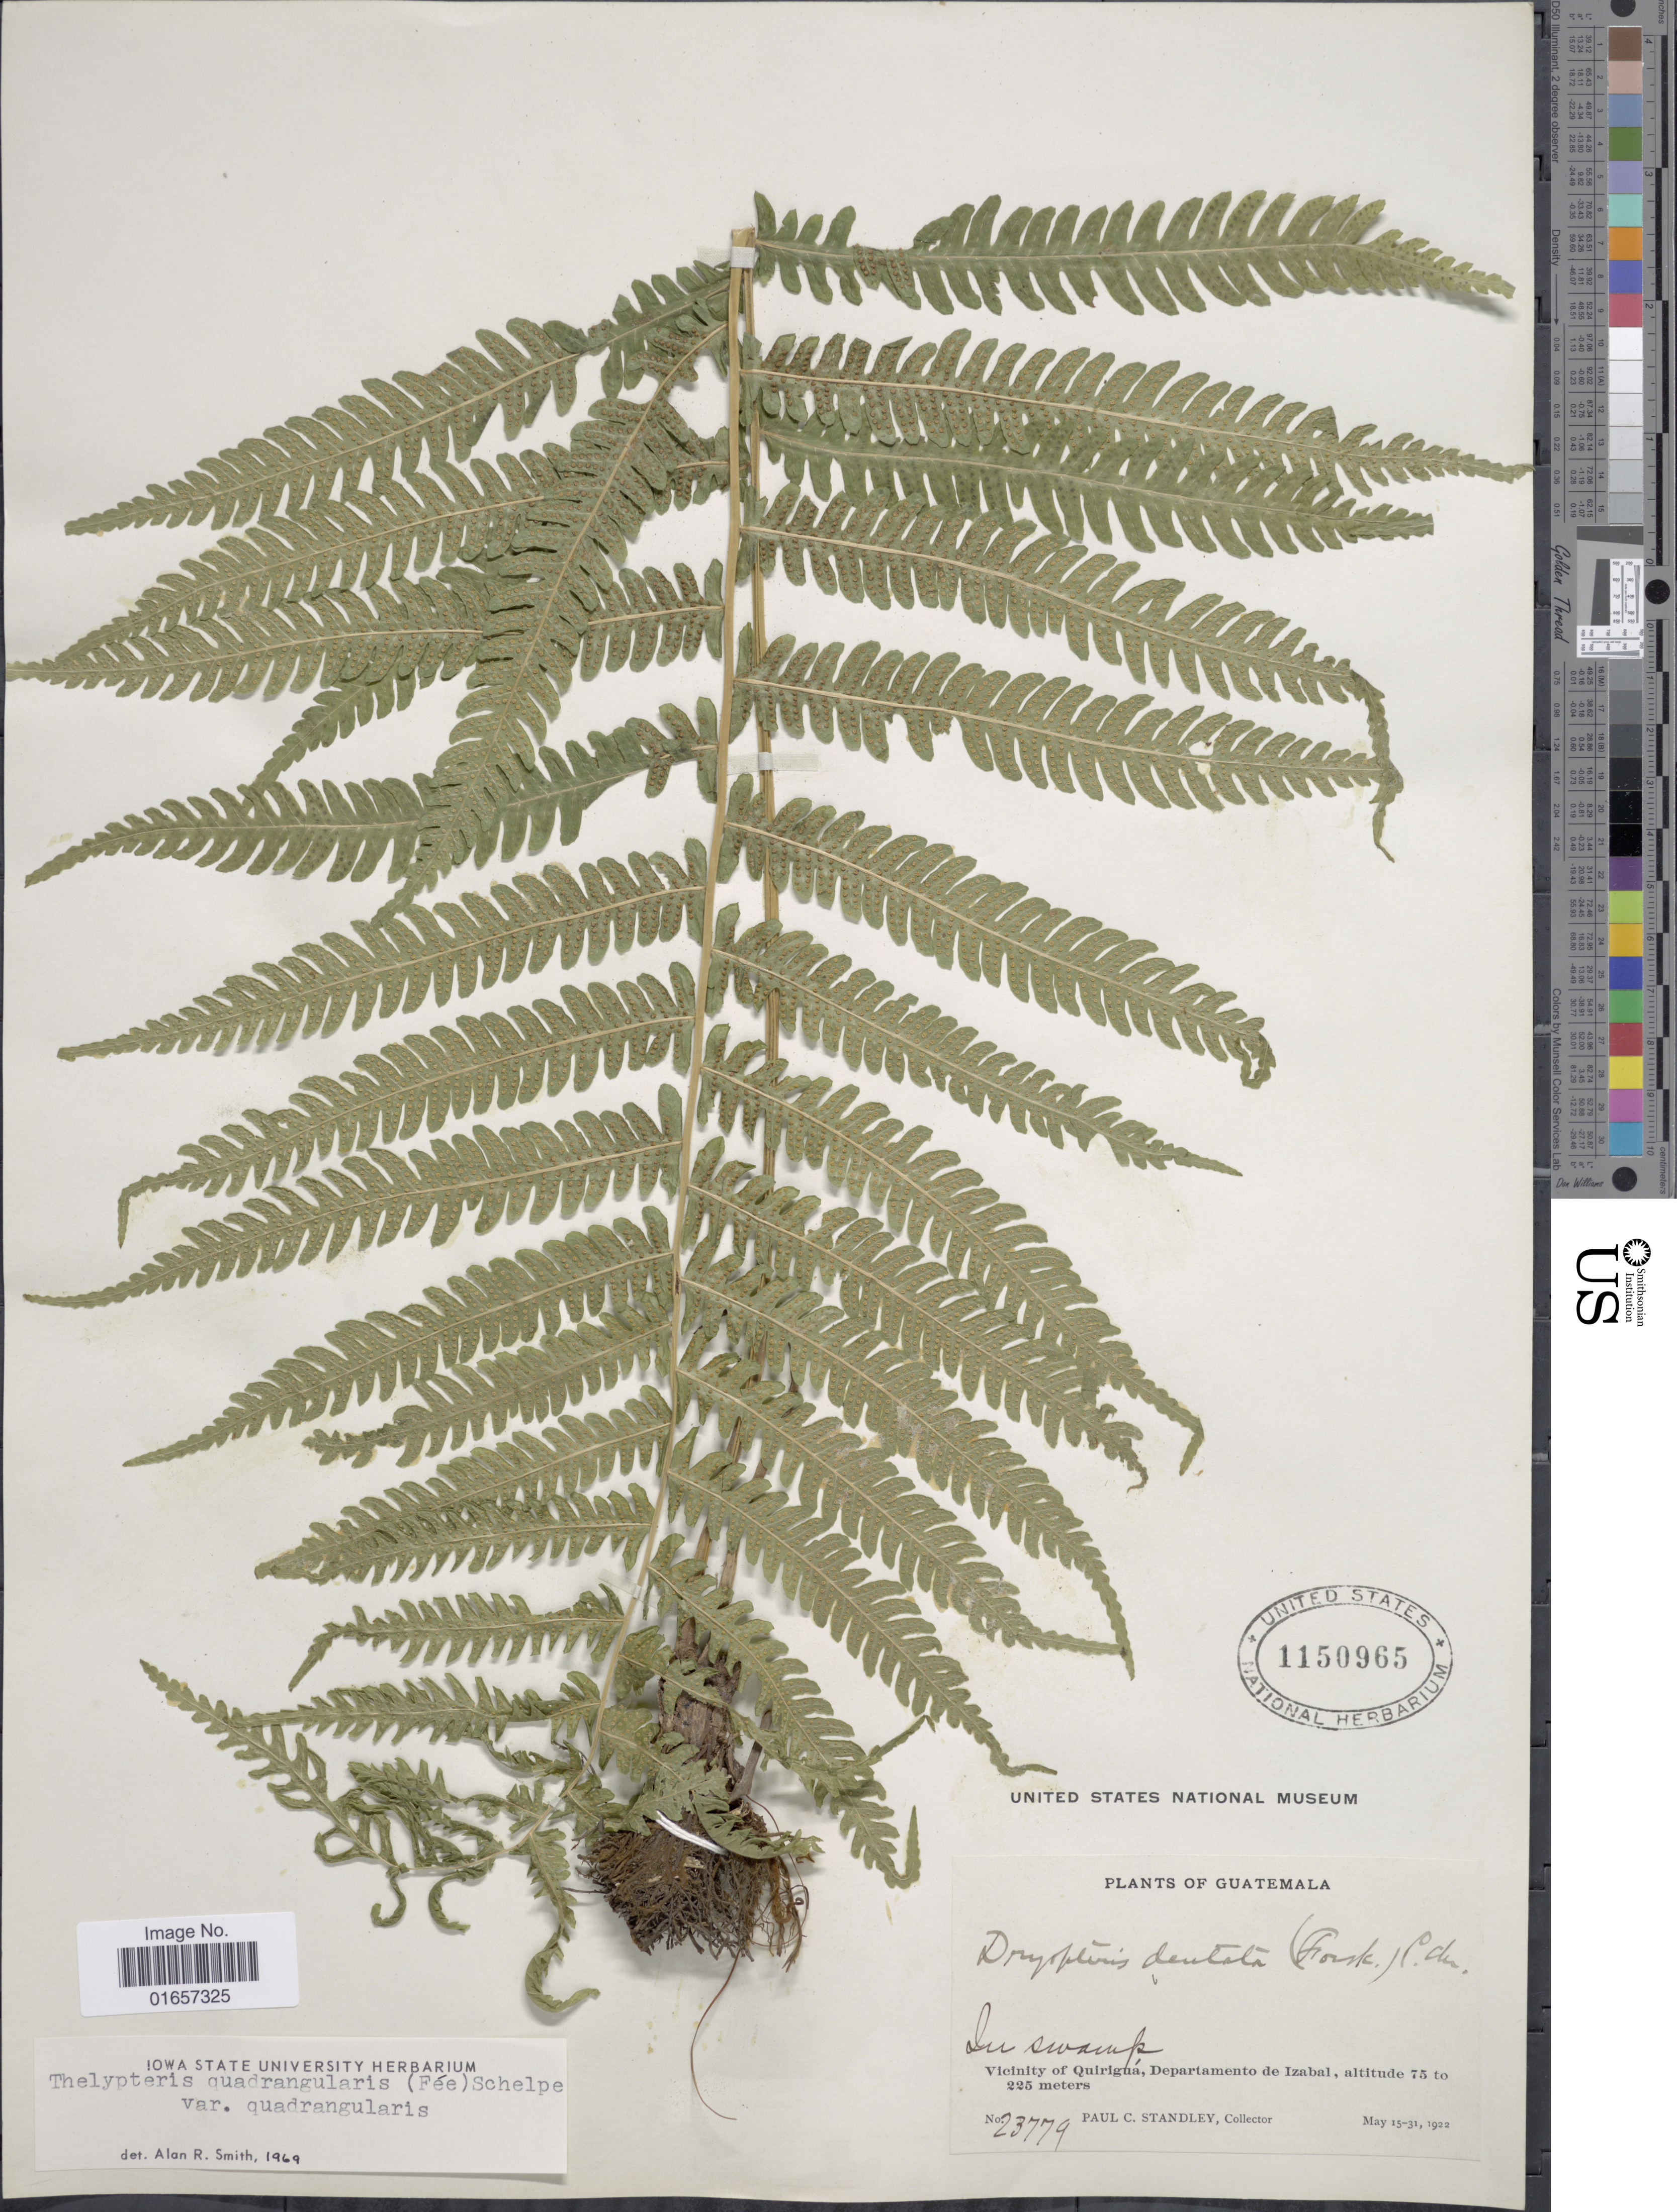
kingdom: Plantae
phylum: Tracheophyta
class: Polypodiopsida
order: Polypodiales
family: Thelypteridaceae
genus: Christella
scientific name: Christella hispidula var. hispidula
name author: (Decne.) Holttum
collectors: P. C. Standley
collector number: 23779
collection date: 1922-05-15/1922-05-31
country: Guatemala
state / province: Izabal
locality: Vicinity of Quirigua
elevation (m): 75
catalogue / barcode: US 1150965